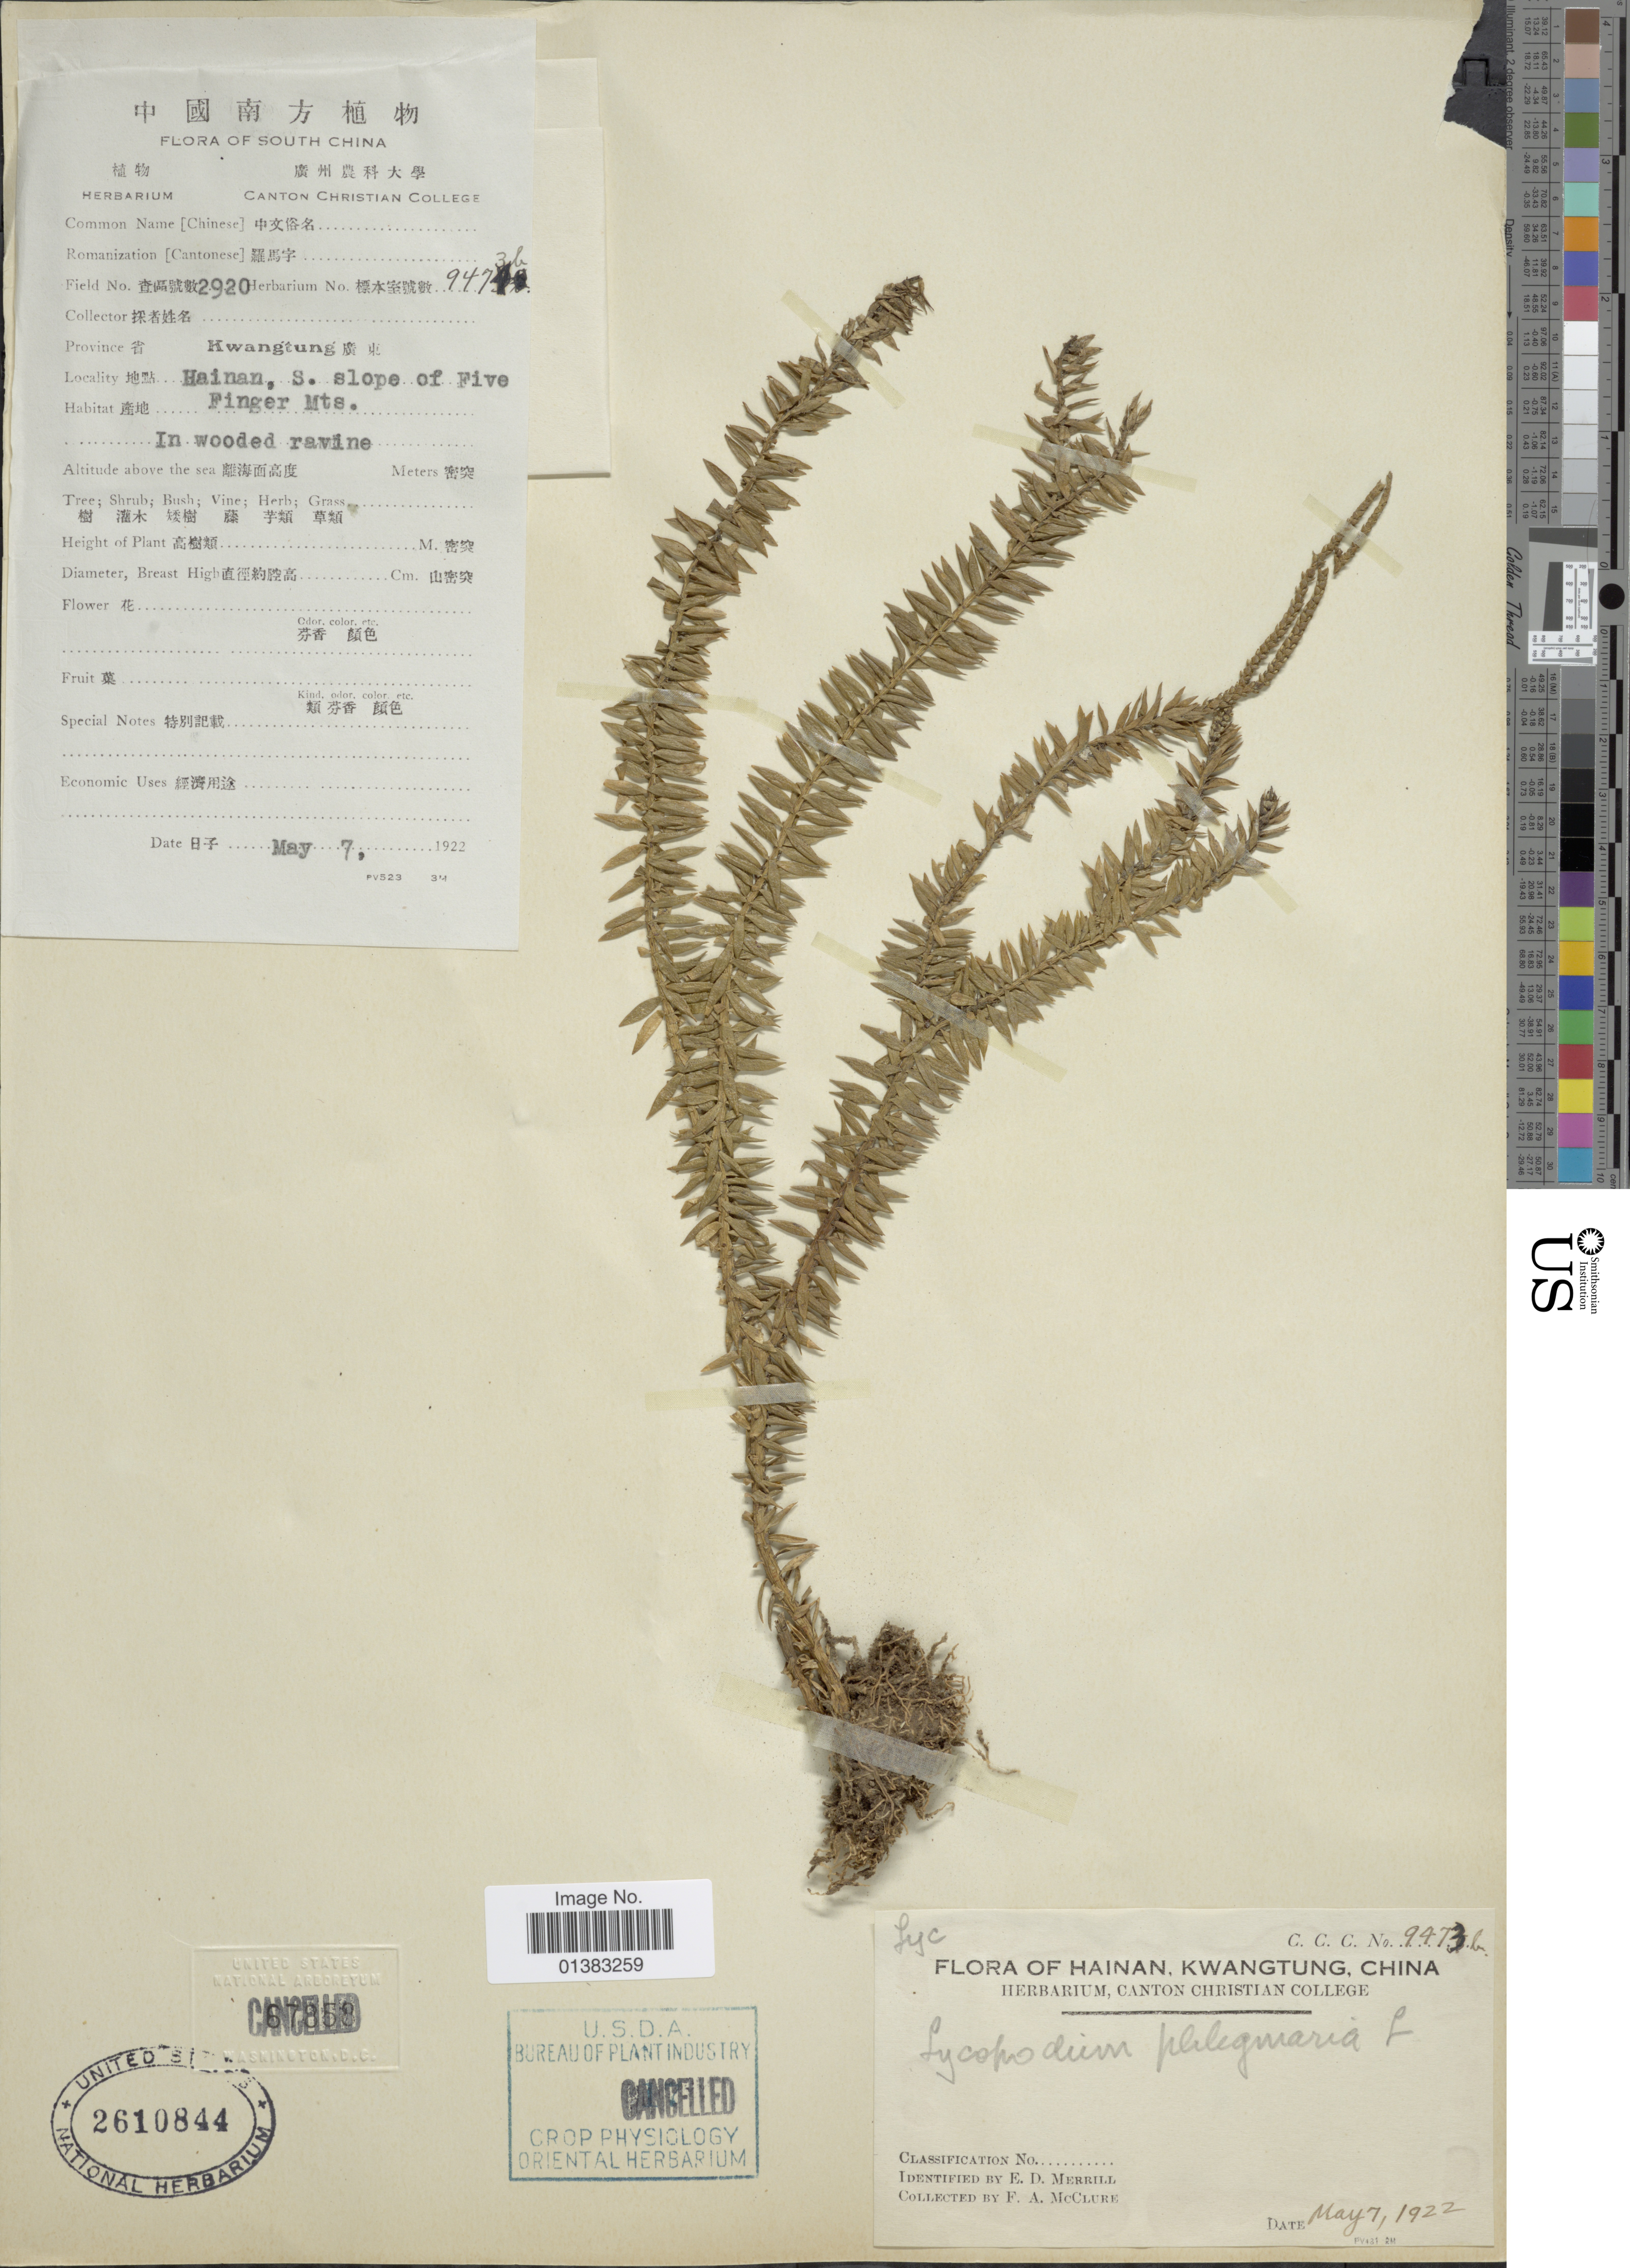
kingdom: Plantae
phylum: Tracheophyta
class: Lycopodiopsida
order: Lycopodiales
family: Lycopodiaceae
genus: Phlegmariurus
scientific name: Phlegmariurus sp.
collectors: F. A. McClure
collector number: GCC9473bis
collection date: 1922-05-07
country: China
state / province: Hainan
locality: Kwangtung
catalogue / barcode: US 2610844